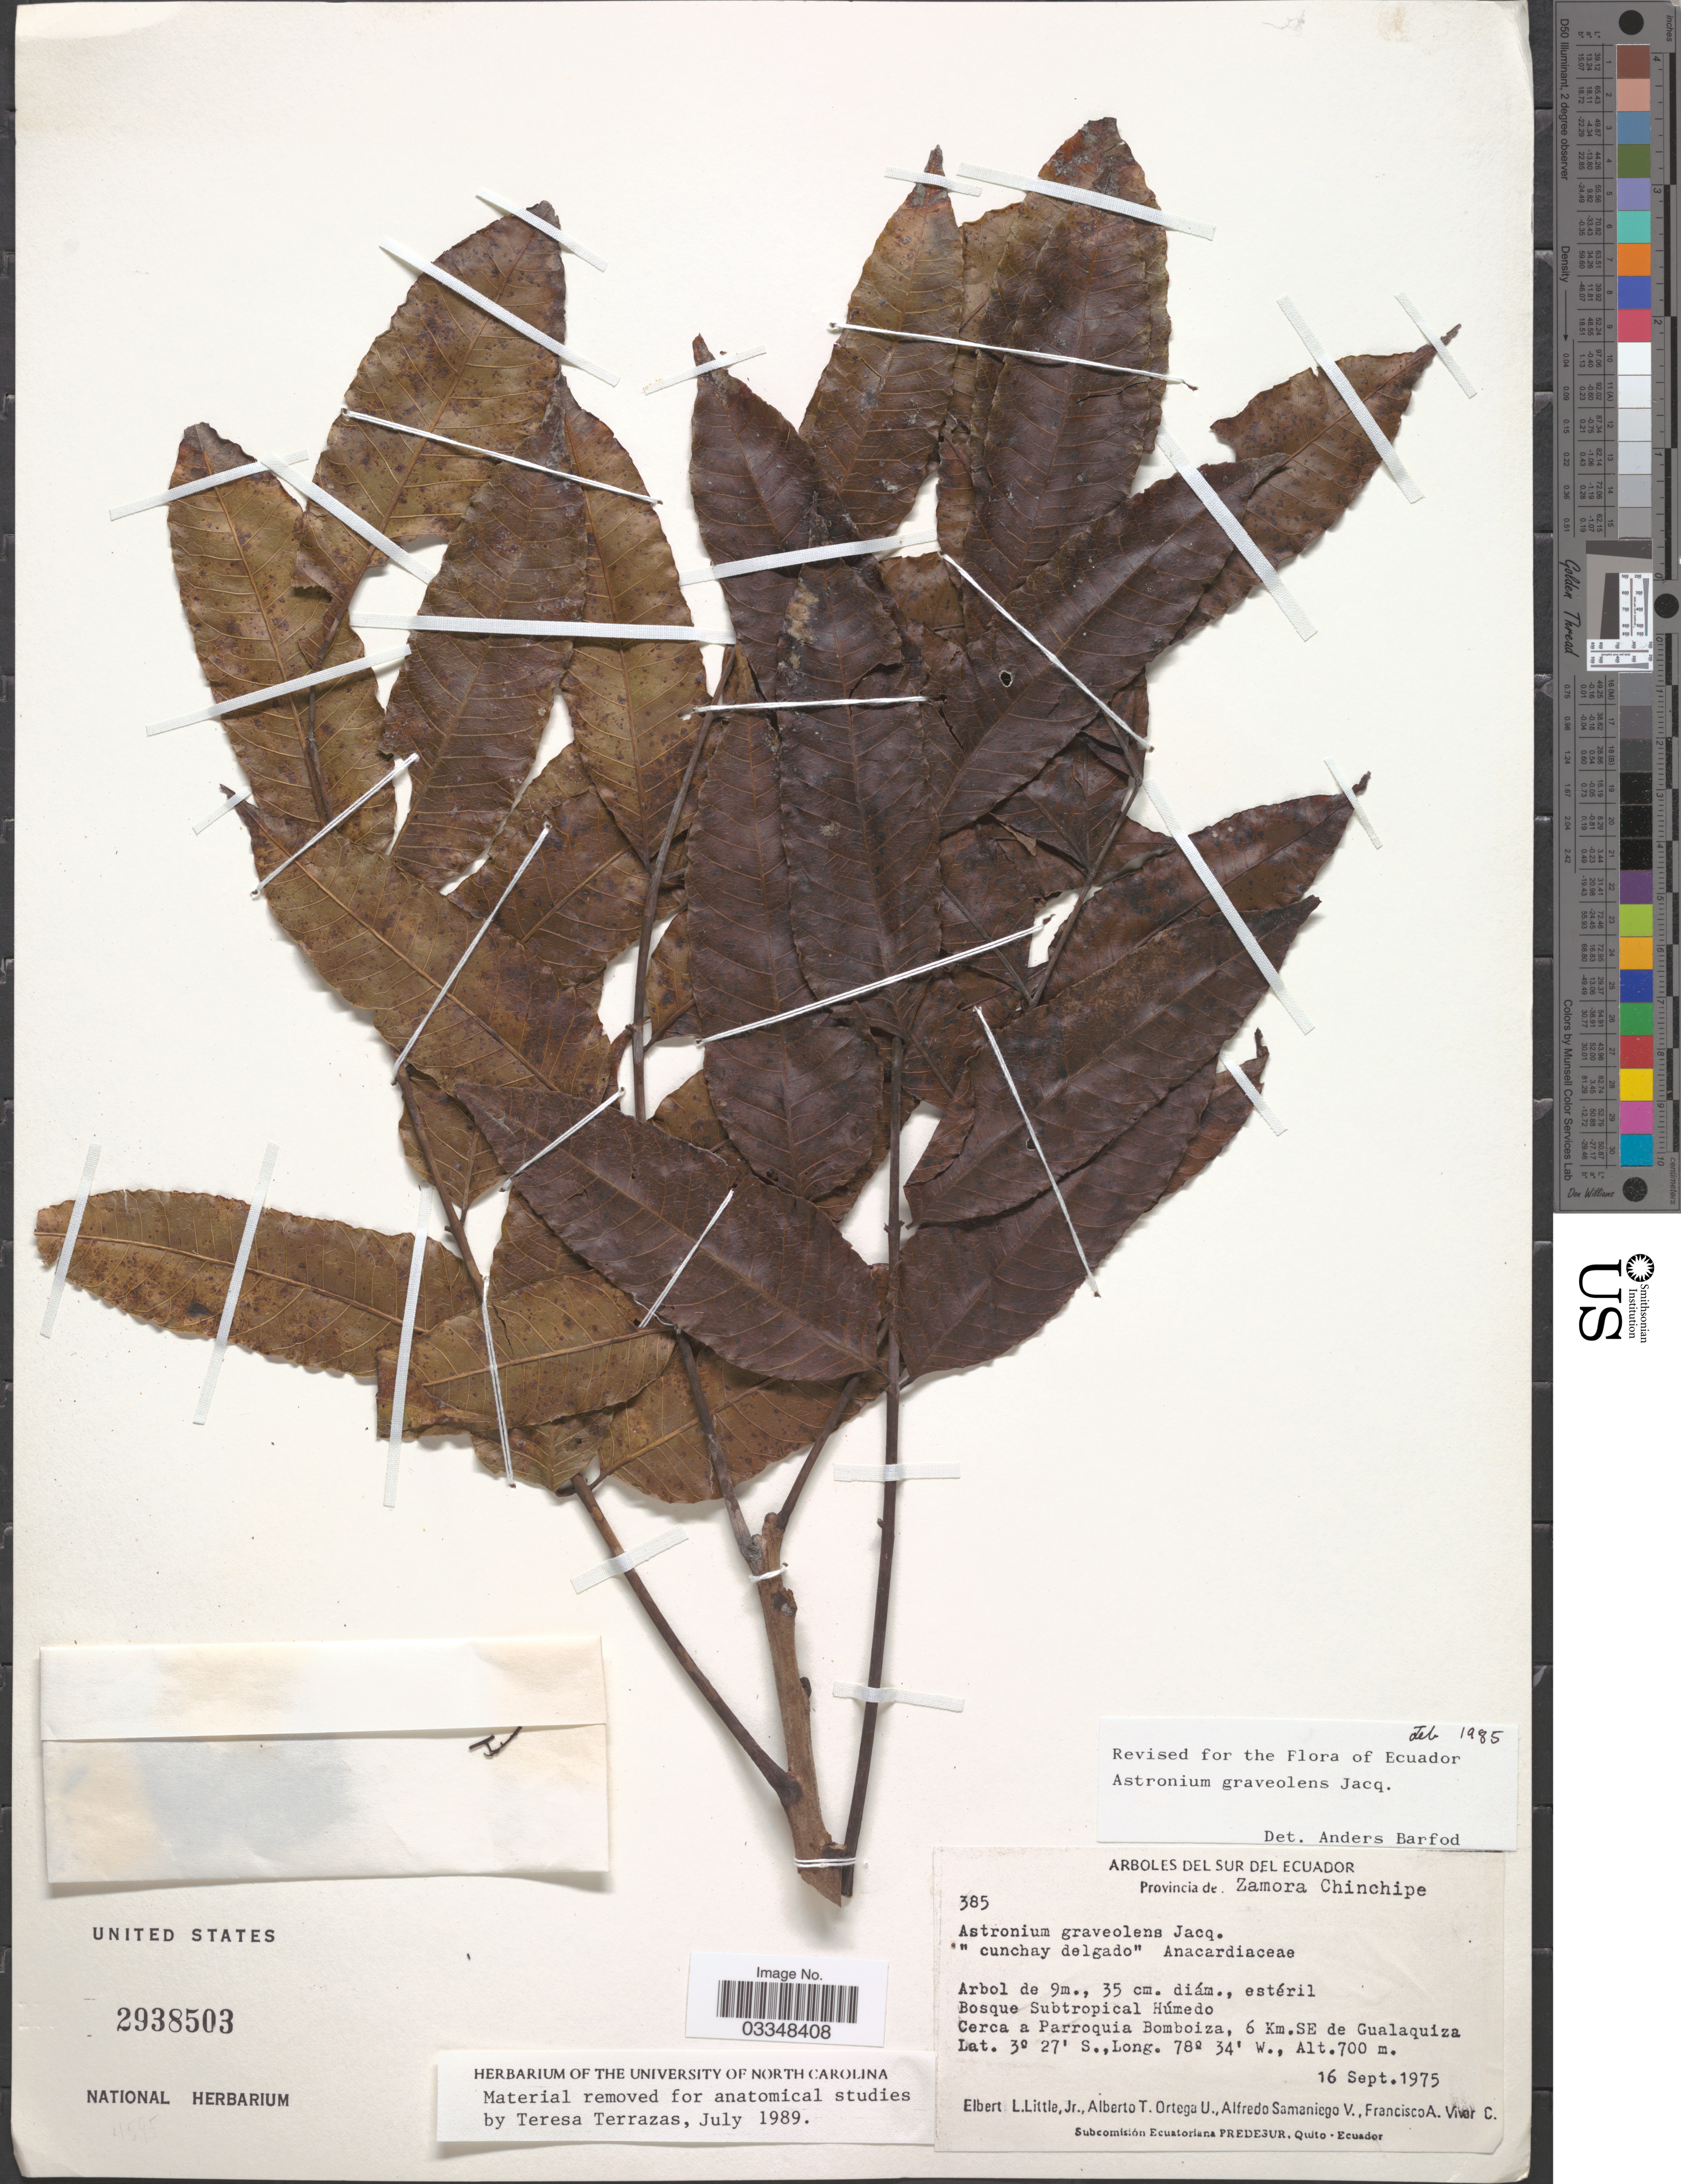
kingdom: Plantae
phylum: Tracheophyta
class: Magnoliopsida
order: Sapindales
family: Anacardiaceae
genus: Astronium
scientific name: Astronium graveolens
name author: Jacq.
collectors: E. L. Little, A. T. Ortega U., A. Samaniego & F. A. Vivar C.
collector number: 385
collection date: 1975-09-16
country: Ecuador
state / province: Zamora-Chinchipe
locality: Sur del Ecuador. Provincia de. Zamora Chinchipe. Cerca a Parraquia Bomboiza, 6 Km.SE de Gualaquiza.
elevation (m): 700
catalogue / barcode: US 2938503